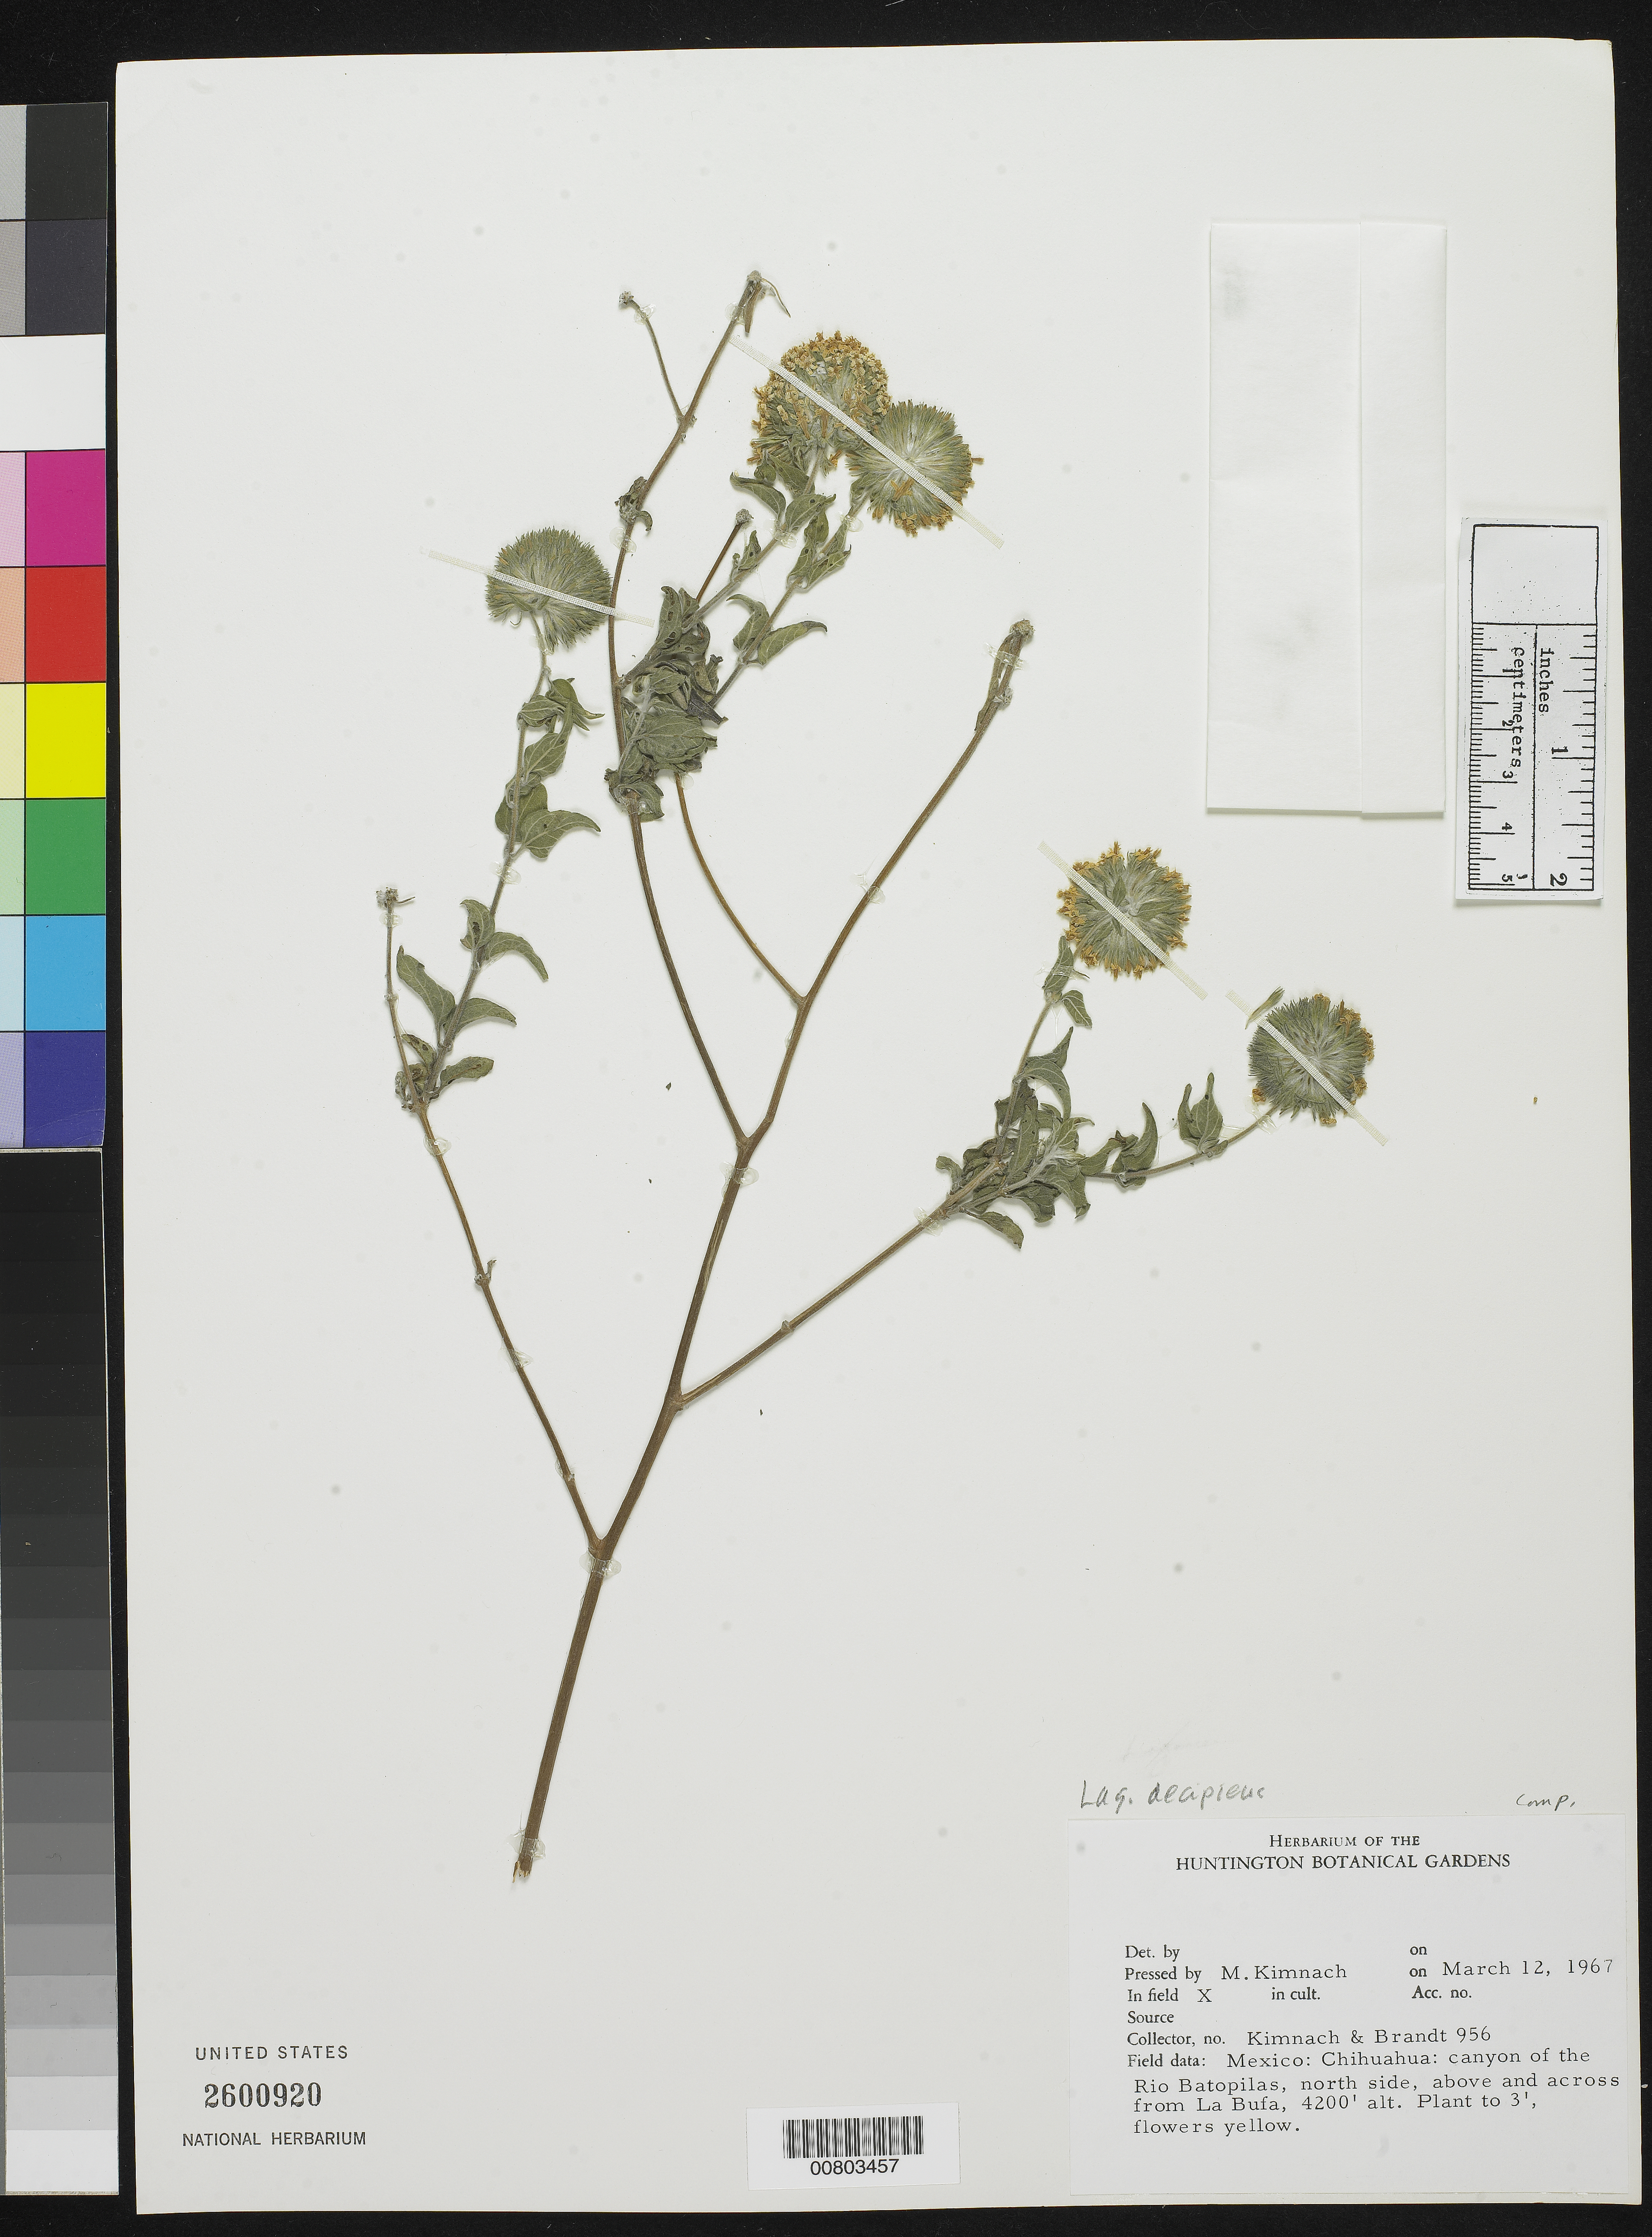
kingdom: Plantae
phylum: Tracheophyta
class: Magnoliopsida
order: Asterales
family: Asteraceae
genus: Lagascea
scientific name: Lagascea decipiens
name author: Hemsl.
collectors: M. W. Kimnach & -. Brandt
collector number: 956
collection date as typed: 12 Mar 1967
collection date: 1967-03-12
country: Mexico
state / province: Chihuahua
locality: Canyon of the Rio Batopilas, north side, above and across from La Bufa.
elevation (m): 1280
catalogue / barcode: US 2600920